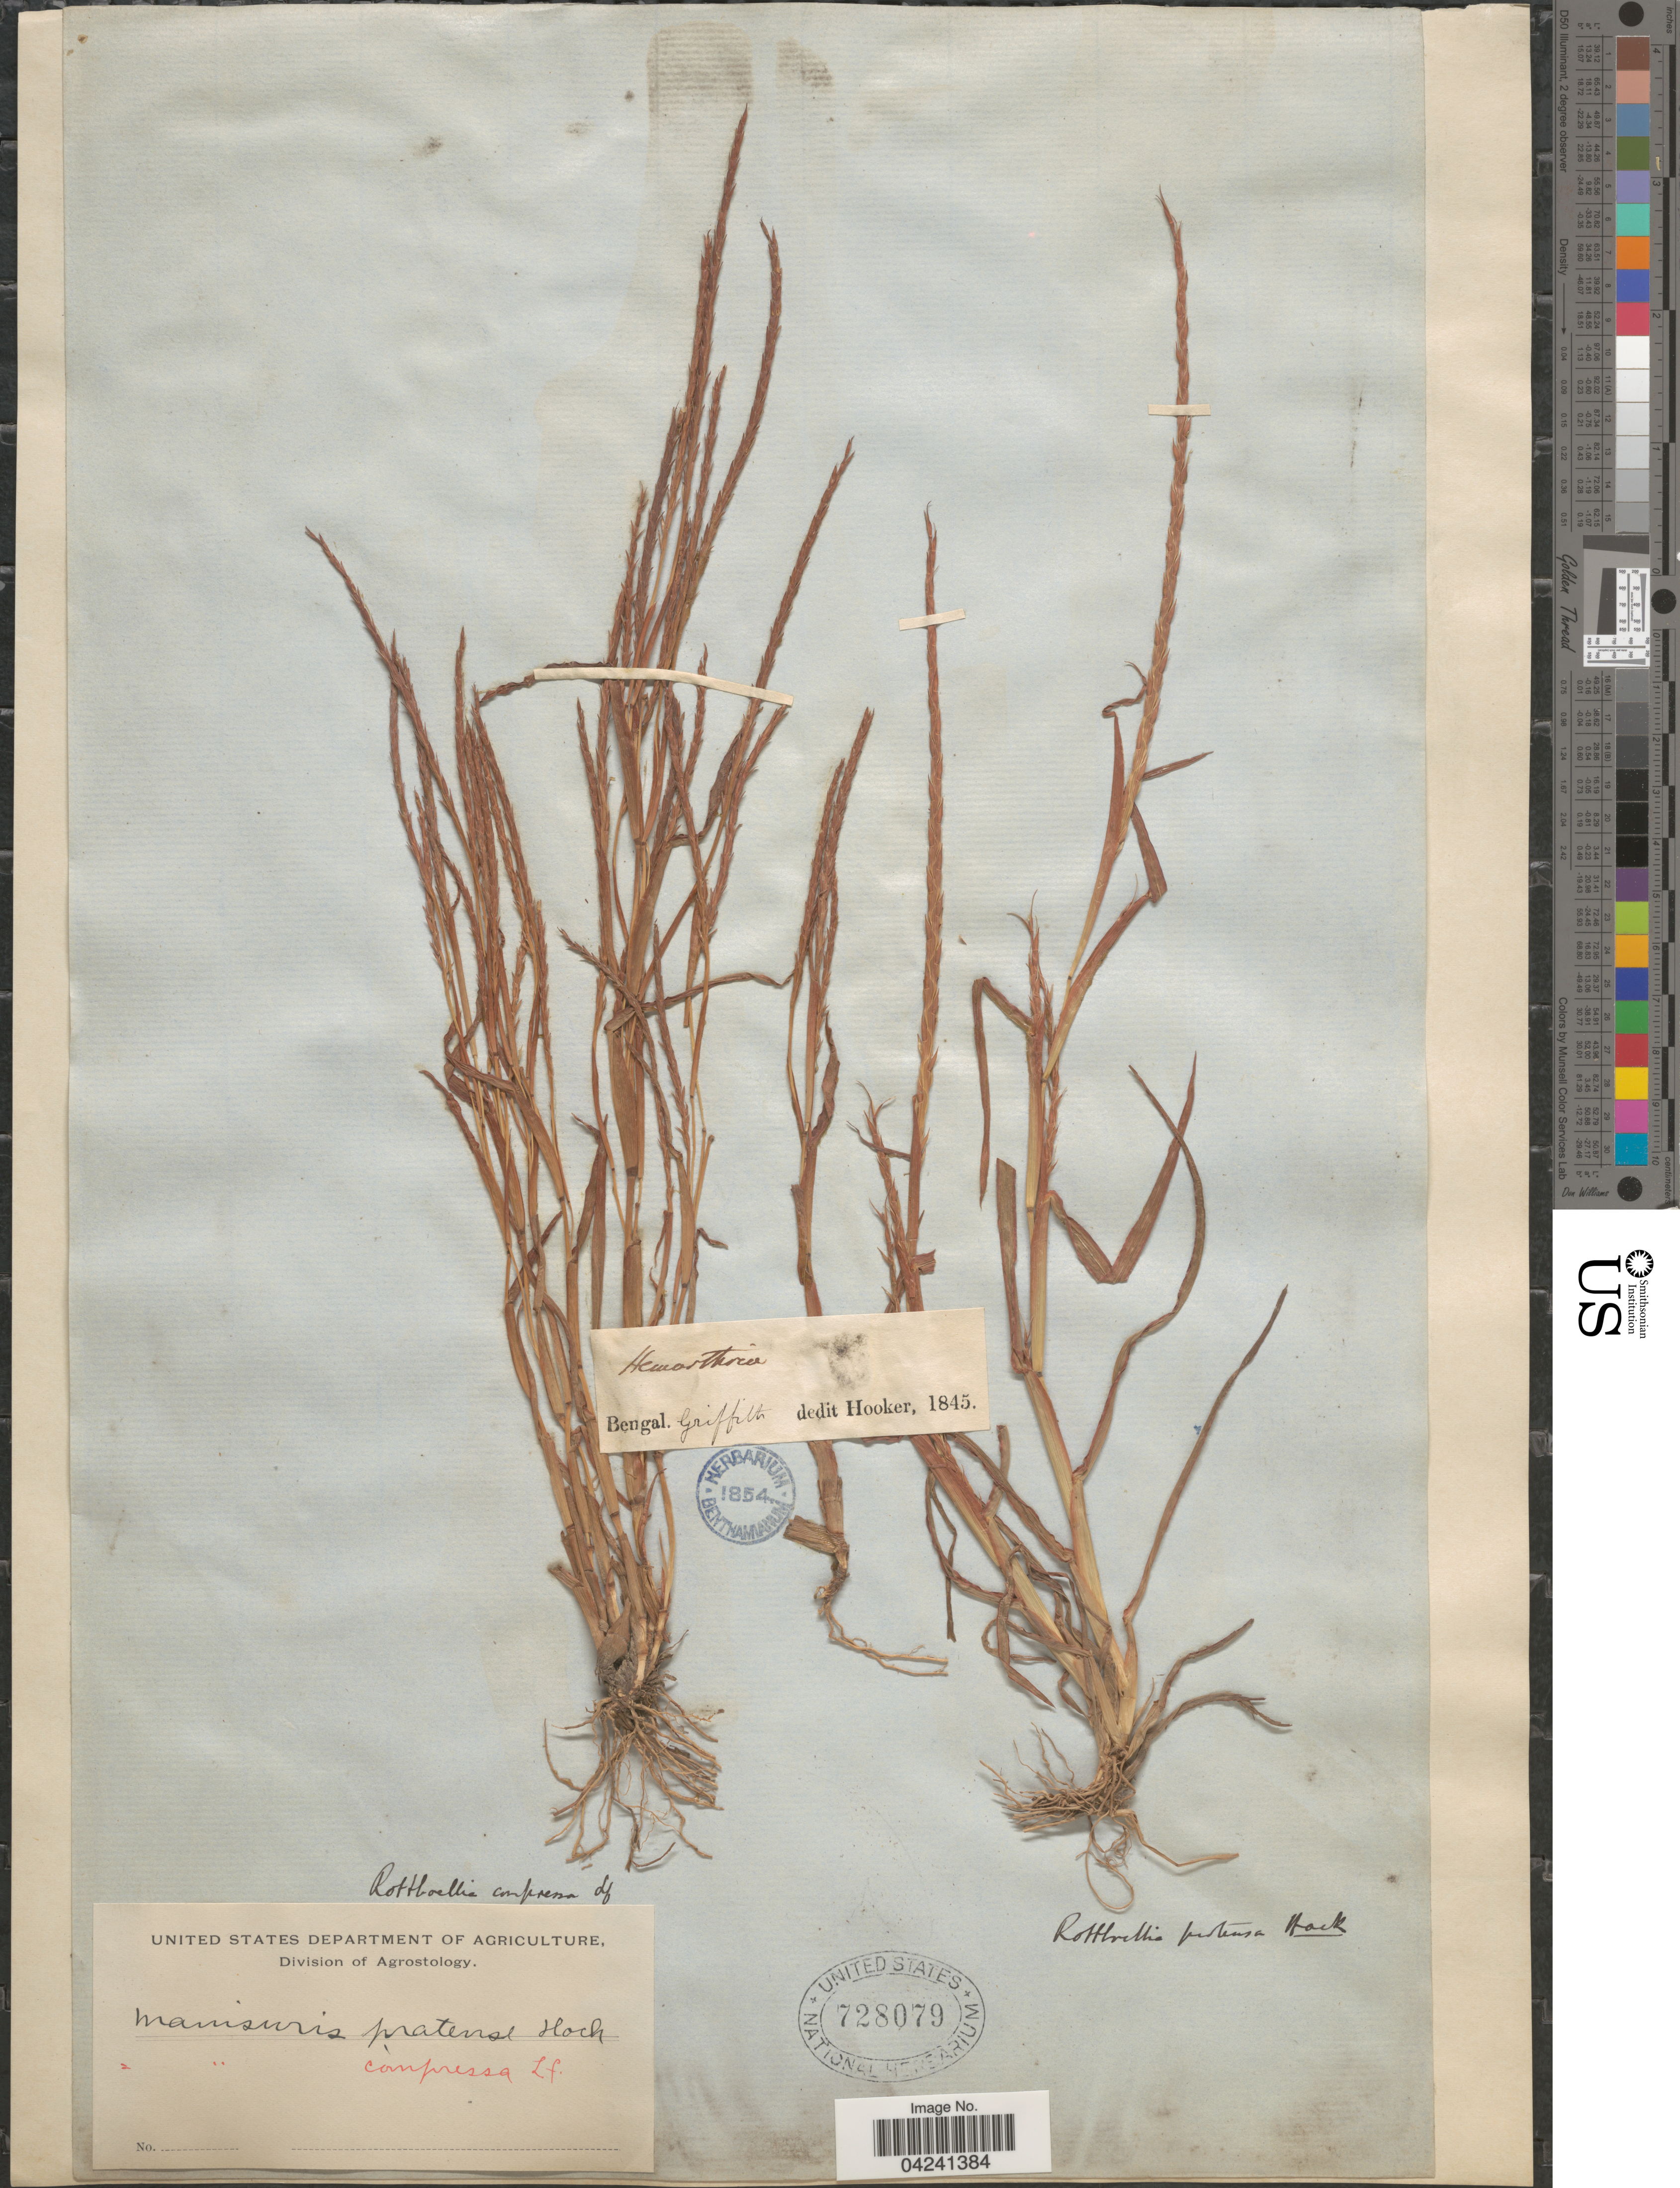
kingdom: Plantae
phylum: Tracheophyta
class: Liliopsida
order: Poales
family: Poaceae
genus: Hemarthria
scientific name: Hemarthria altissima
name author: (Poir.) Stapf & C. E. Hubb.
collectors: -. Griffith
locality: Bengal.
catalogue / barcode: US 728079